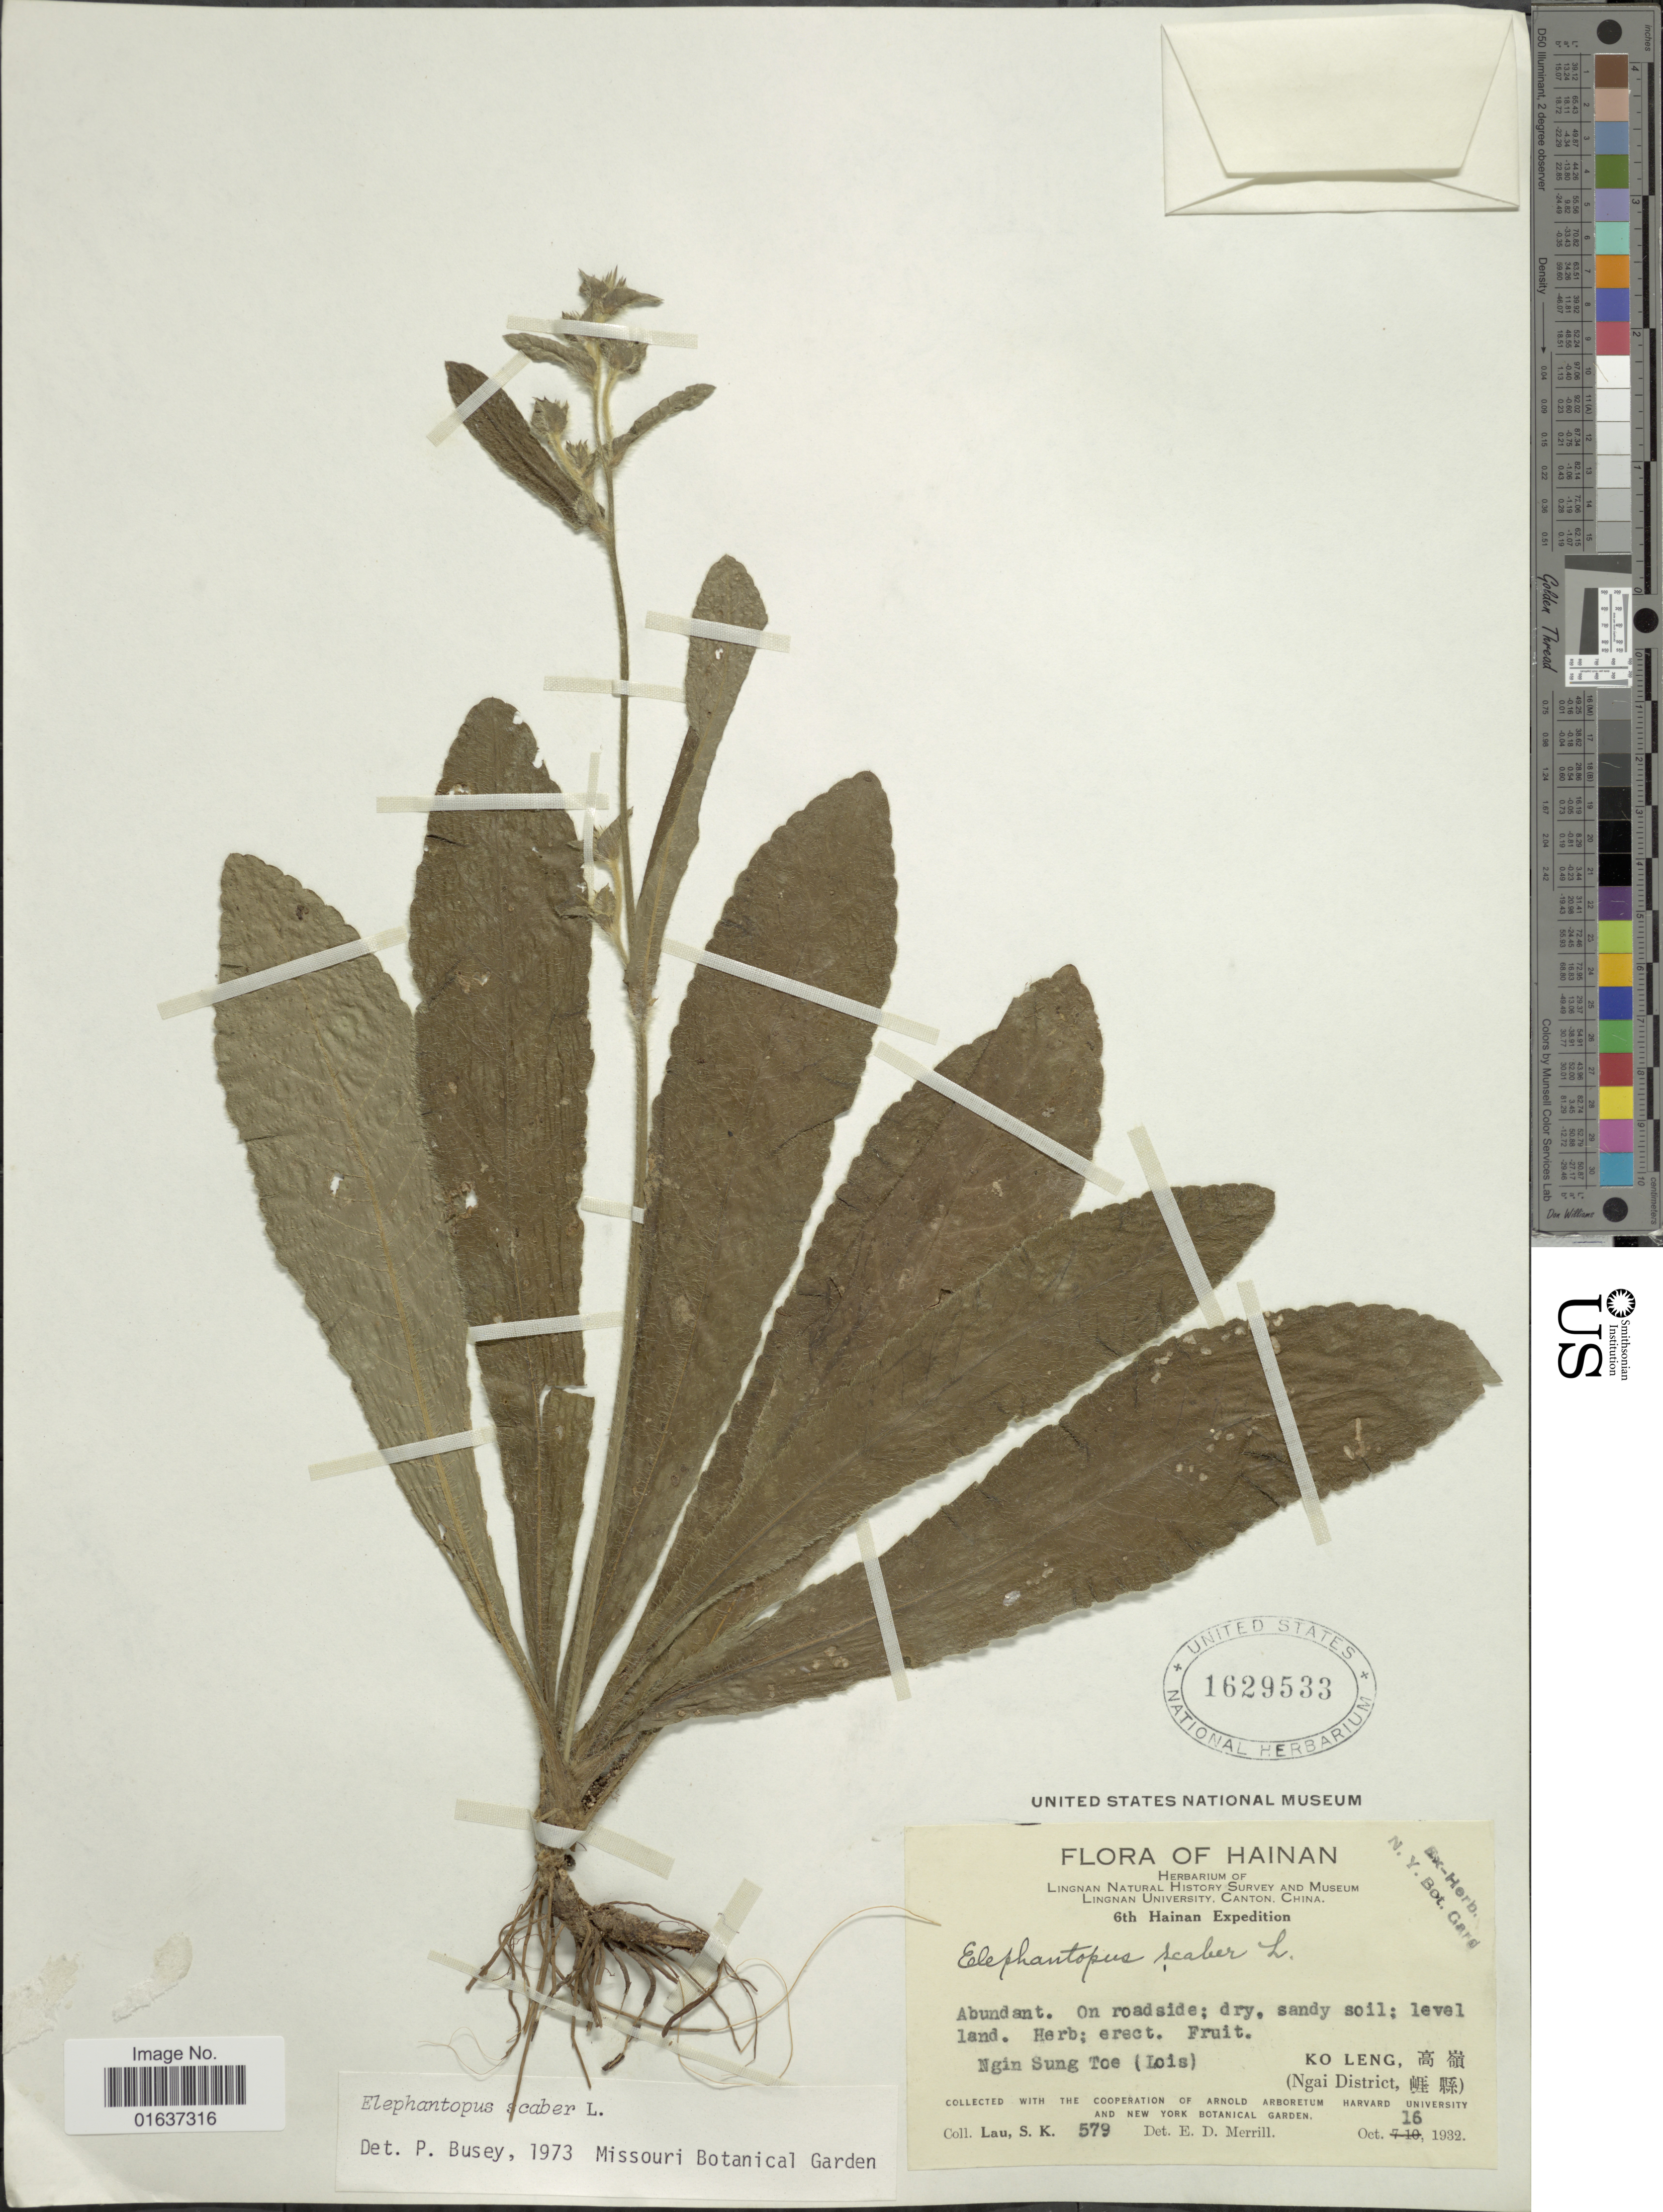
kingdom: Plantae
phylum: Tracheophyta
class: Magnoliopsida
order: Asterales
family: Asteraceae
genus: Elephantopus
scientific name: Elephantopus scaber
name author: L.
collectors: S. K. Lau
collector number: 579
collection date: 1932-10-16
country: China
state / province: Hainan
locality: On roadside; Ngin Sung Toe (Lois) Ko Leng (Ngai District)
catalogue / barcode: US 1629533